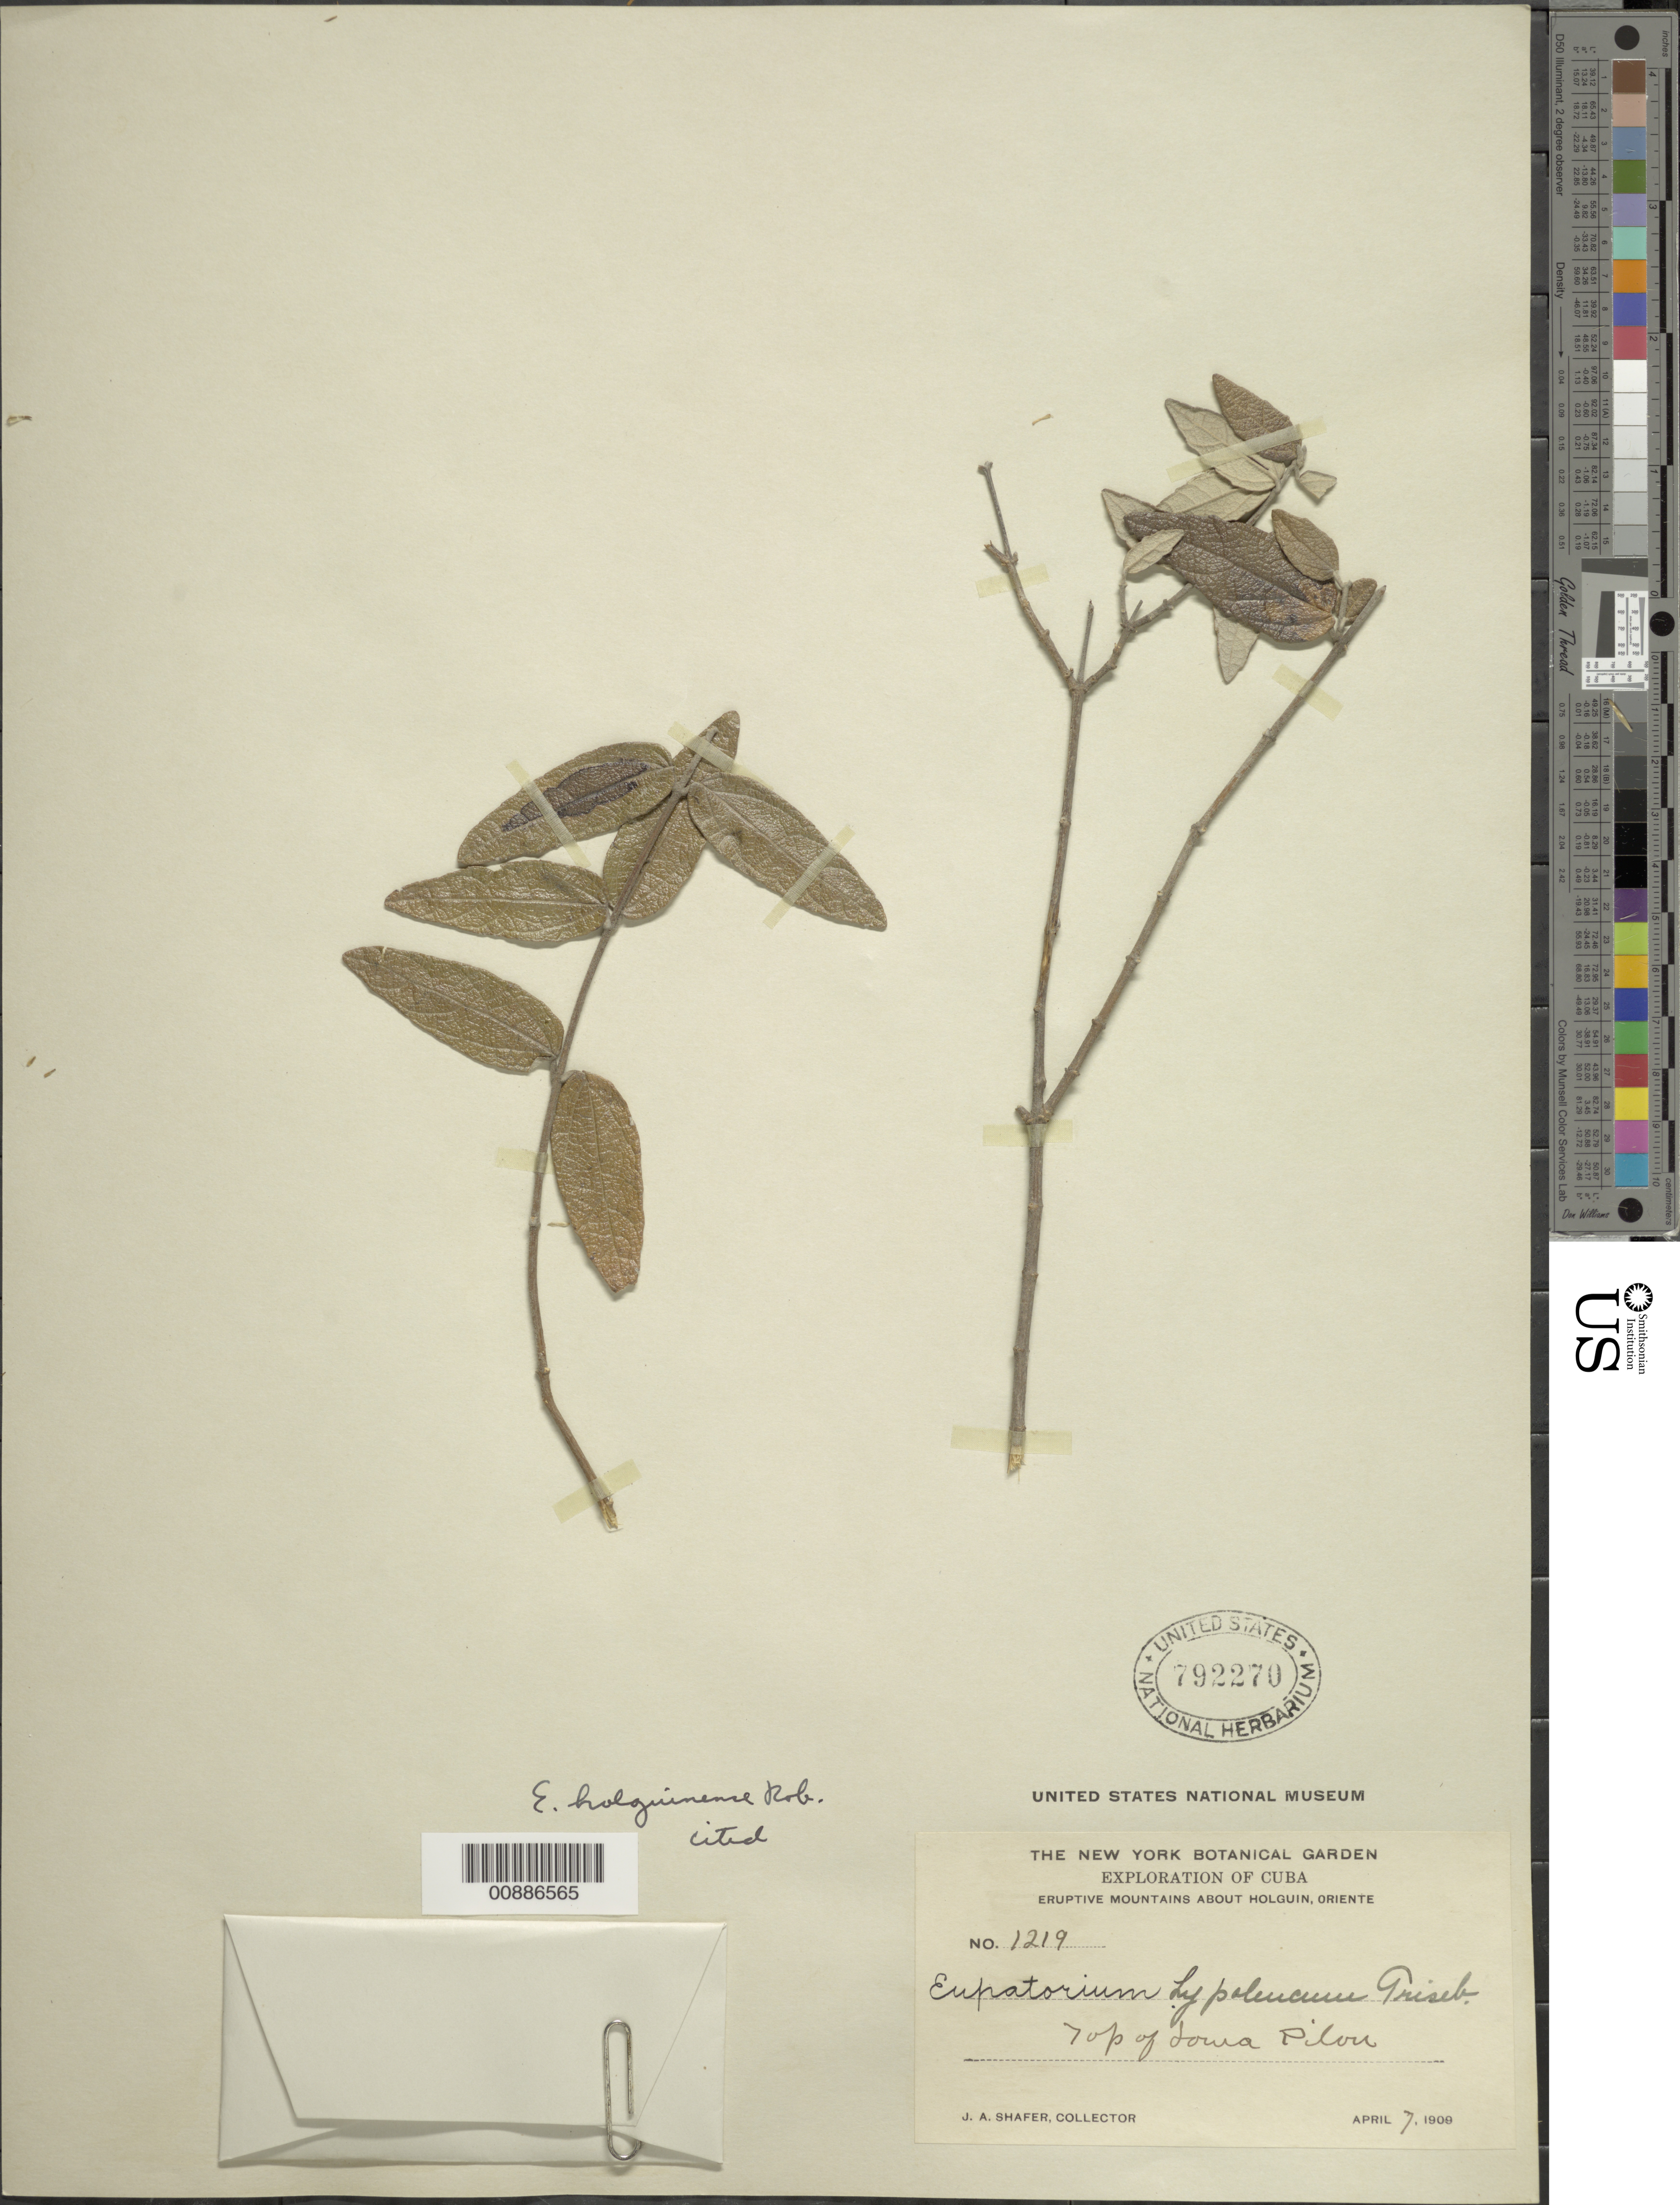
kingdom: Plantae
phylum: Tracheophyta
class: Magnoliopsida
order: Asterales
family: Asteraceae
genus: Grisebachianthus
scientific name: Grisebachianthus holguinensis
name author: (B.L. Rob.) R.M. King & H. Rob.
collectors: J. A. Shafer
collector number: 1219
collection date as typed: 07 Apr 1909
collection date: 1909-04-07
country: Cuba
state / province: Oriente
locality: Vicinity of Holguin, top of Loma Pilon (sp?)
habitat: Top of volcano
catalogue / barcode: US 792270